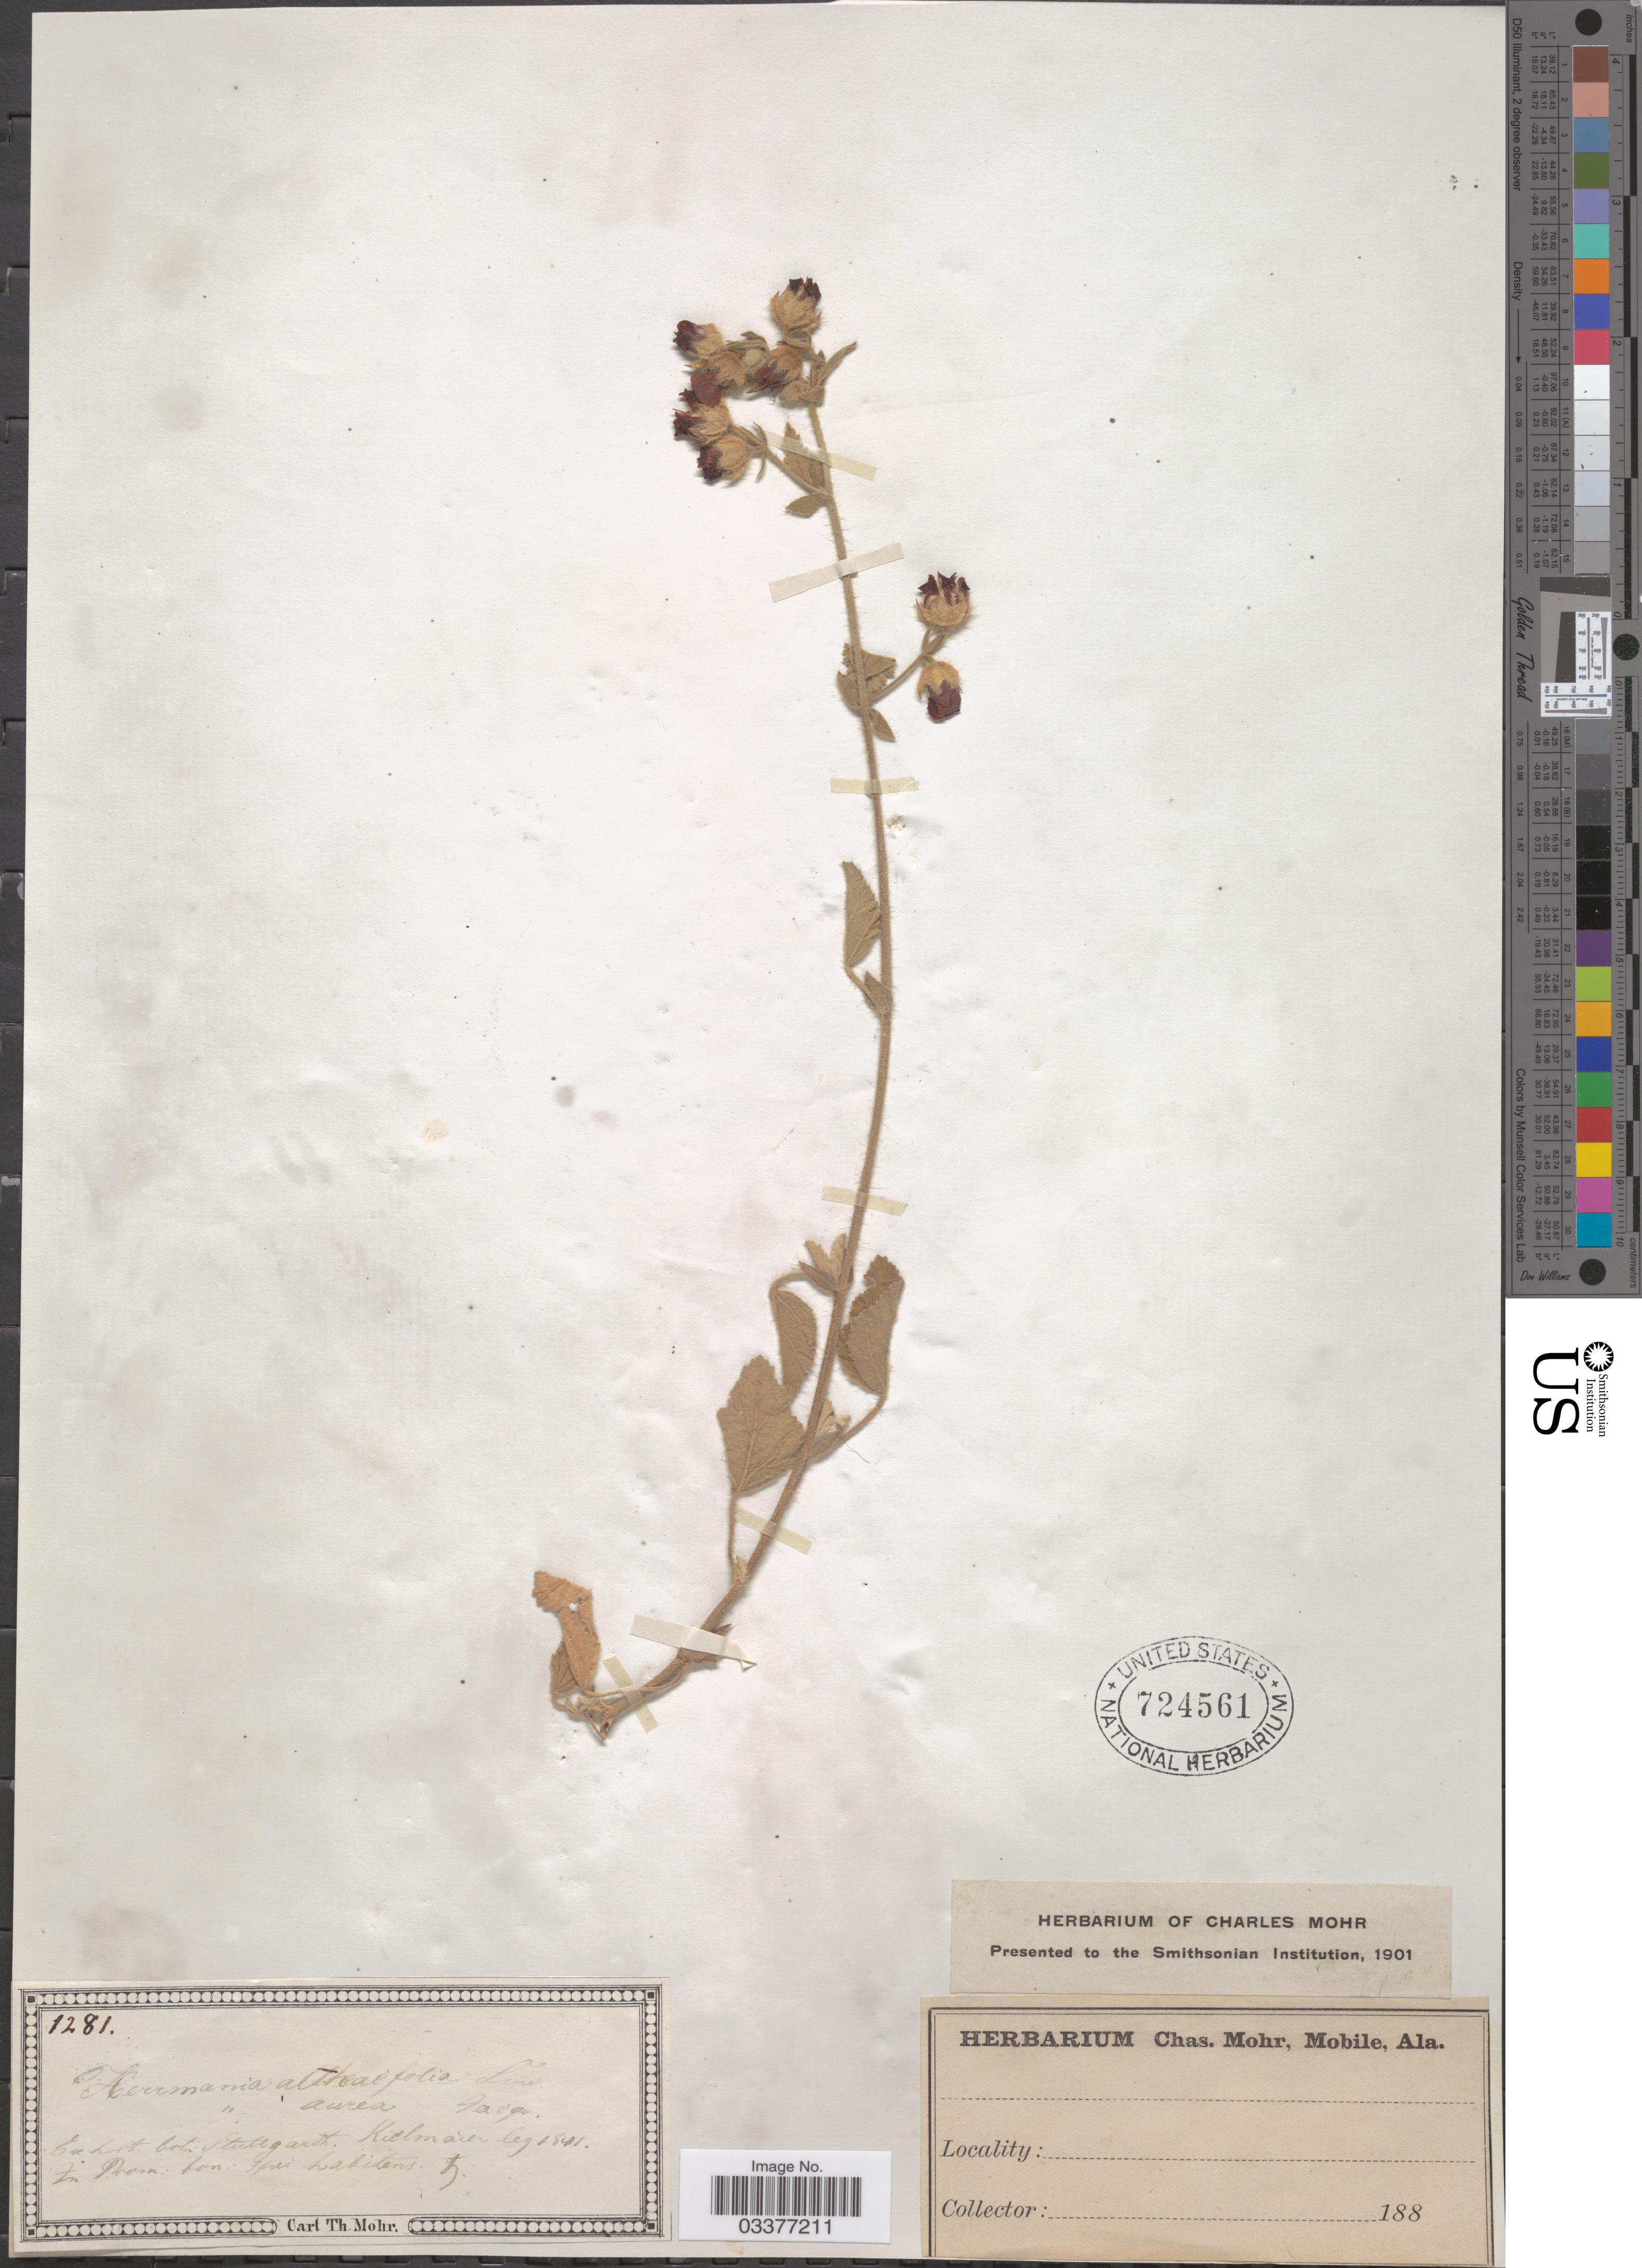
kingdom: Plantae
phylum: Tracheophyta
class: Magnoliopsida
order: Malvales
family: Malvaceae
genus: Hermannia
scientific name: Hermannia althaeifolia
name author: L.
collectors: Mohr, C. T. (herbarium)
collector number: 1281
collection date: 1881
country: Germany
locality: In hort. bot. Stuttgardt, Kielmaier.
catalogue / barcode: US 724561